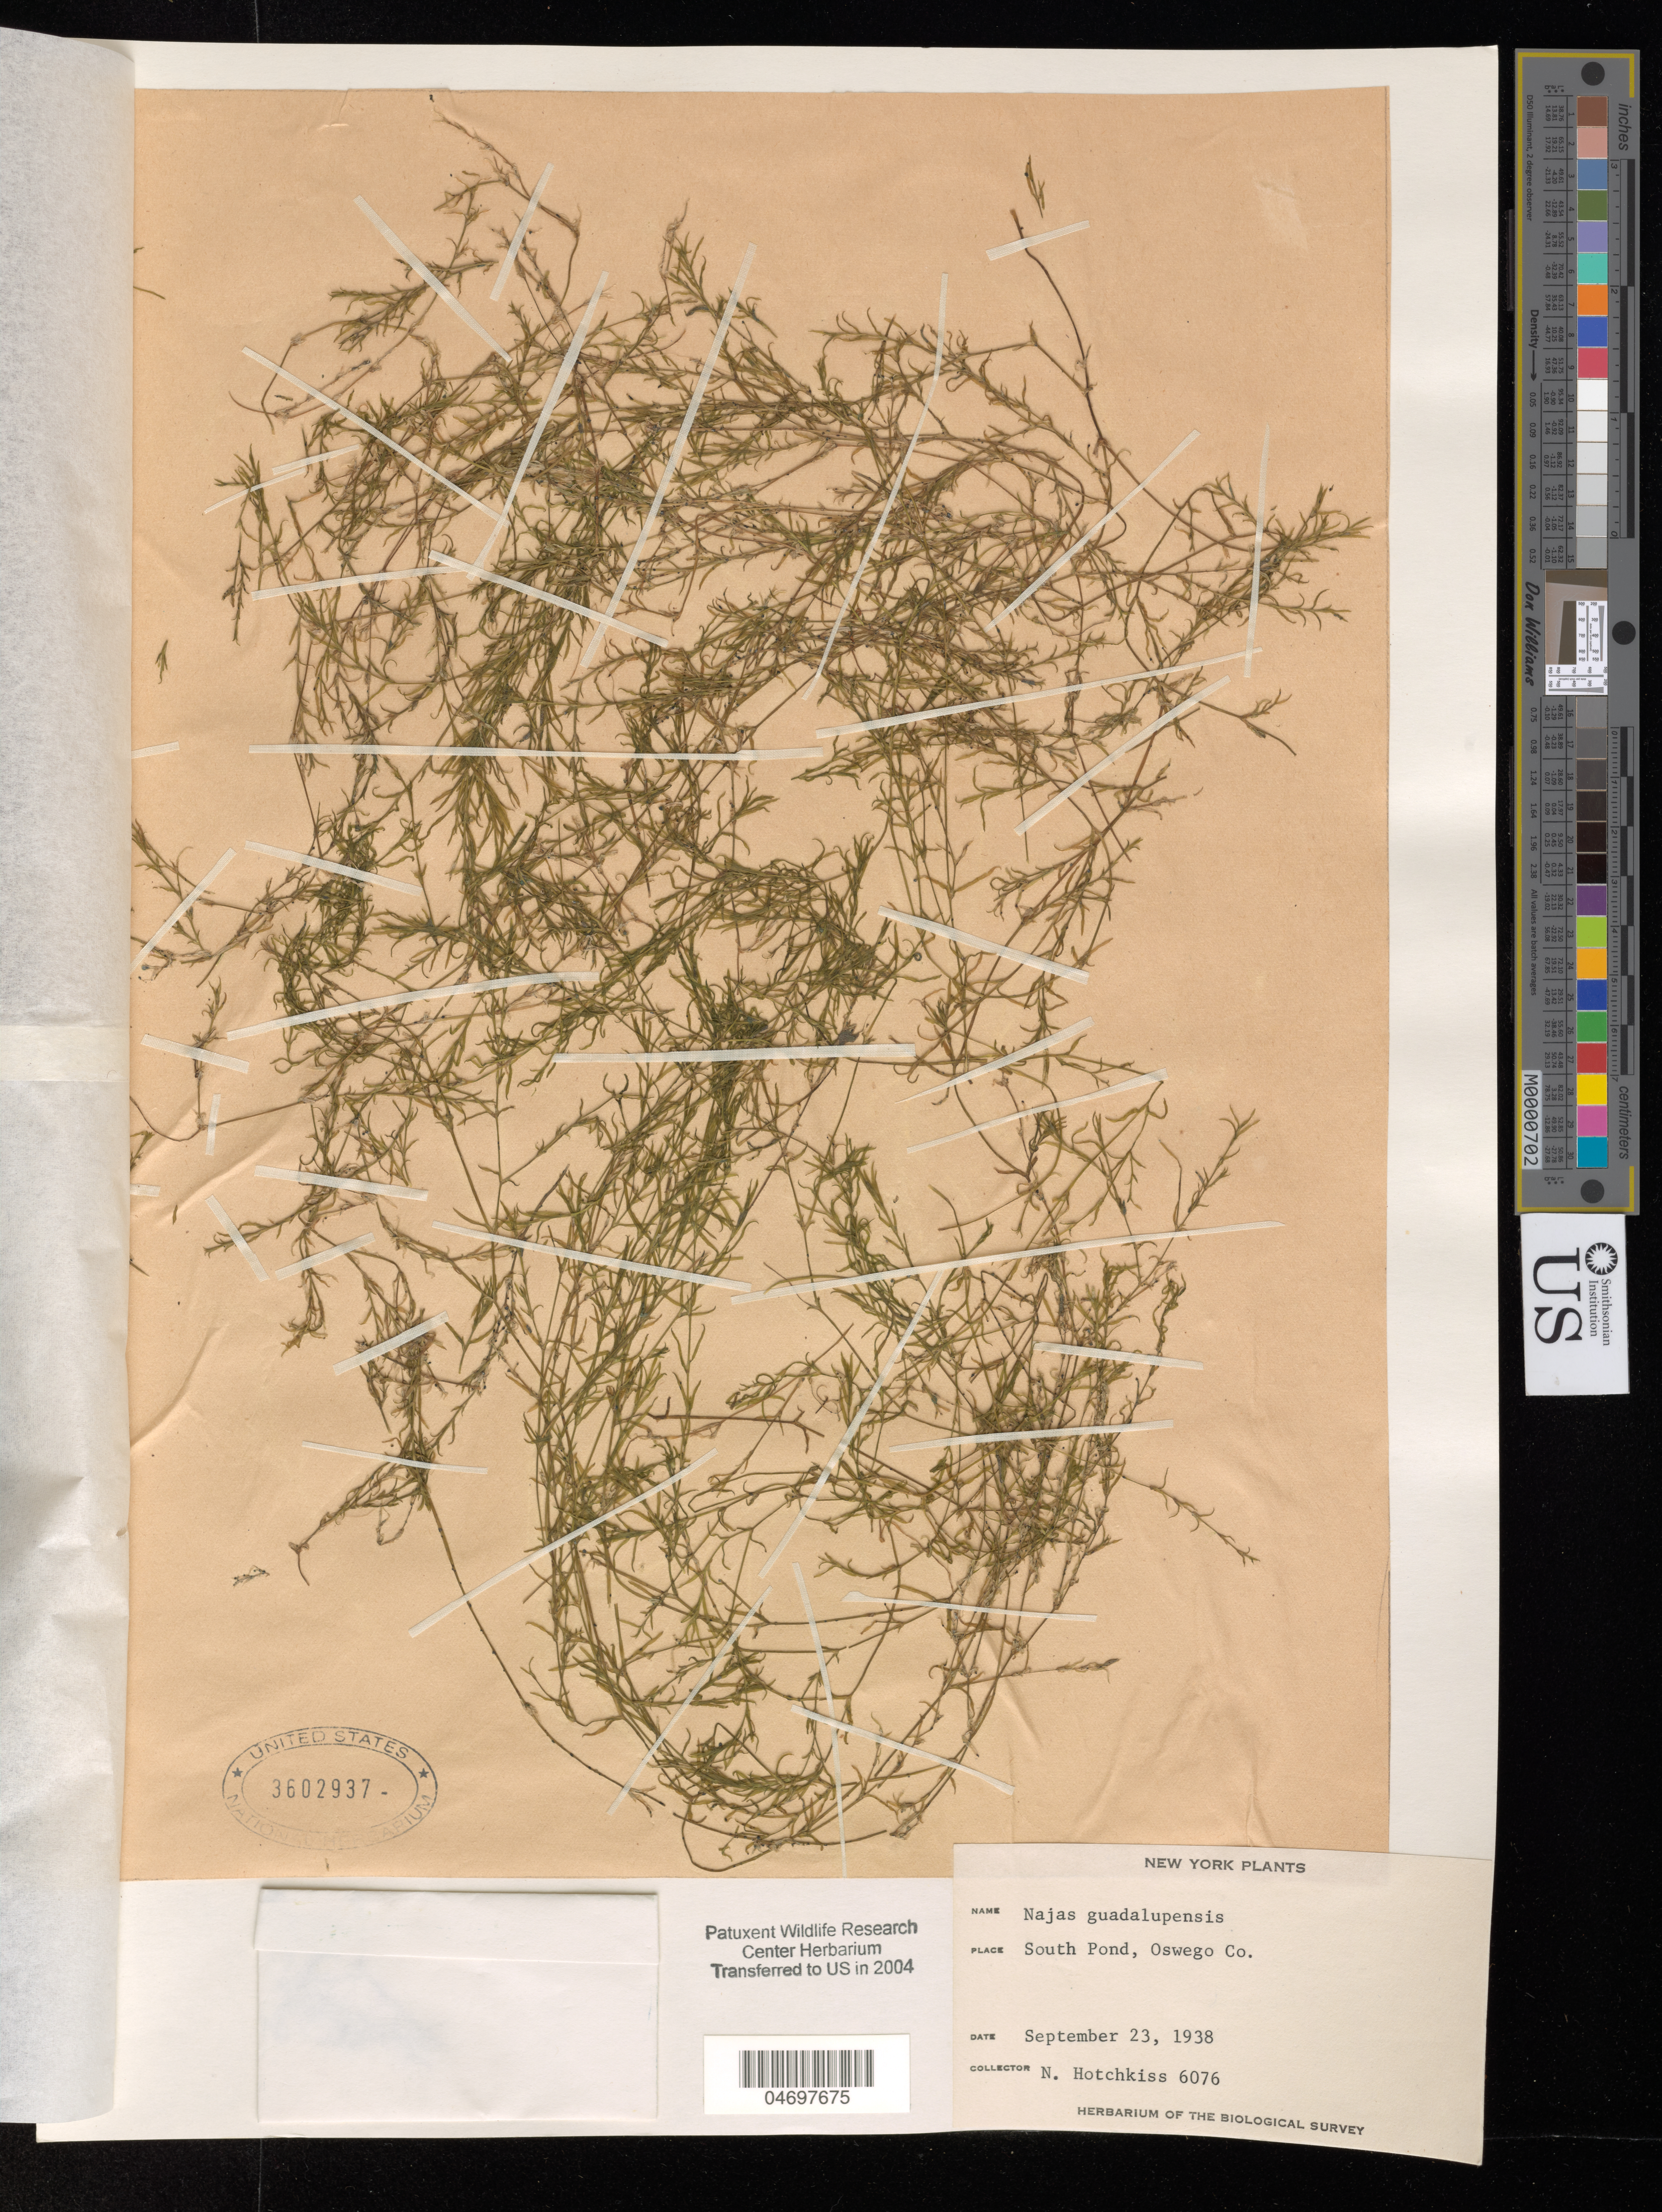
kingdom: Plantae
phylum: Tracheophyta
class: Liliopsida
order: Alismatales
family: Hydrocharitaceae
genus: Najas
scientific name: Najas guadalupensis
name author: (Spreng.) Magnus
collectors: N. Hotchkiss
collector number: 6076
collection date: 1938-09-23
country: United States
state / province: New York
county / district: Oswego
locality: South Pond.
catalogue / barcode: US 3602937